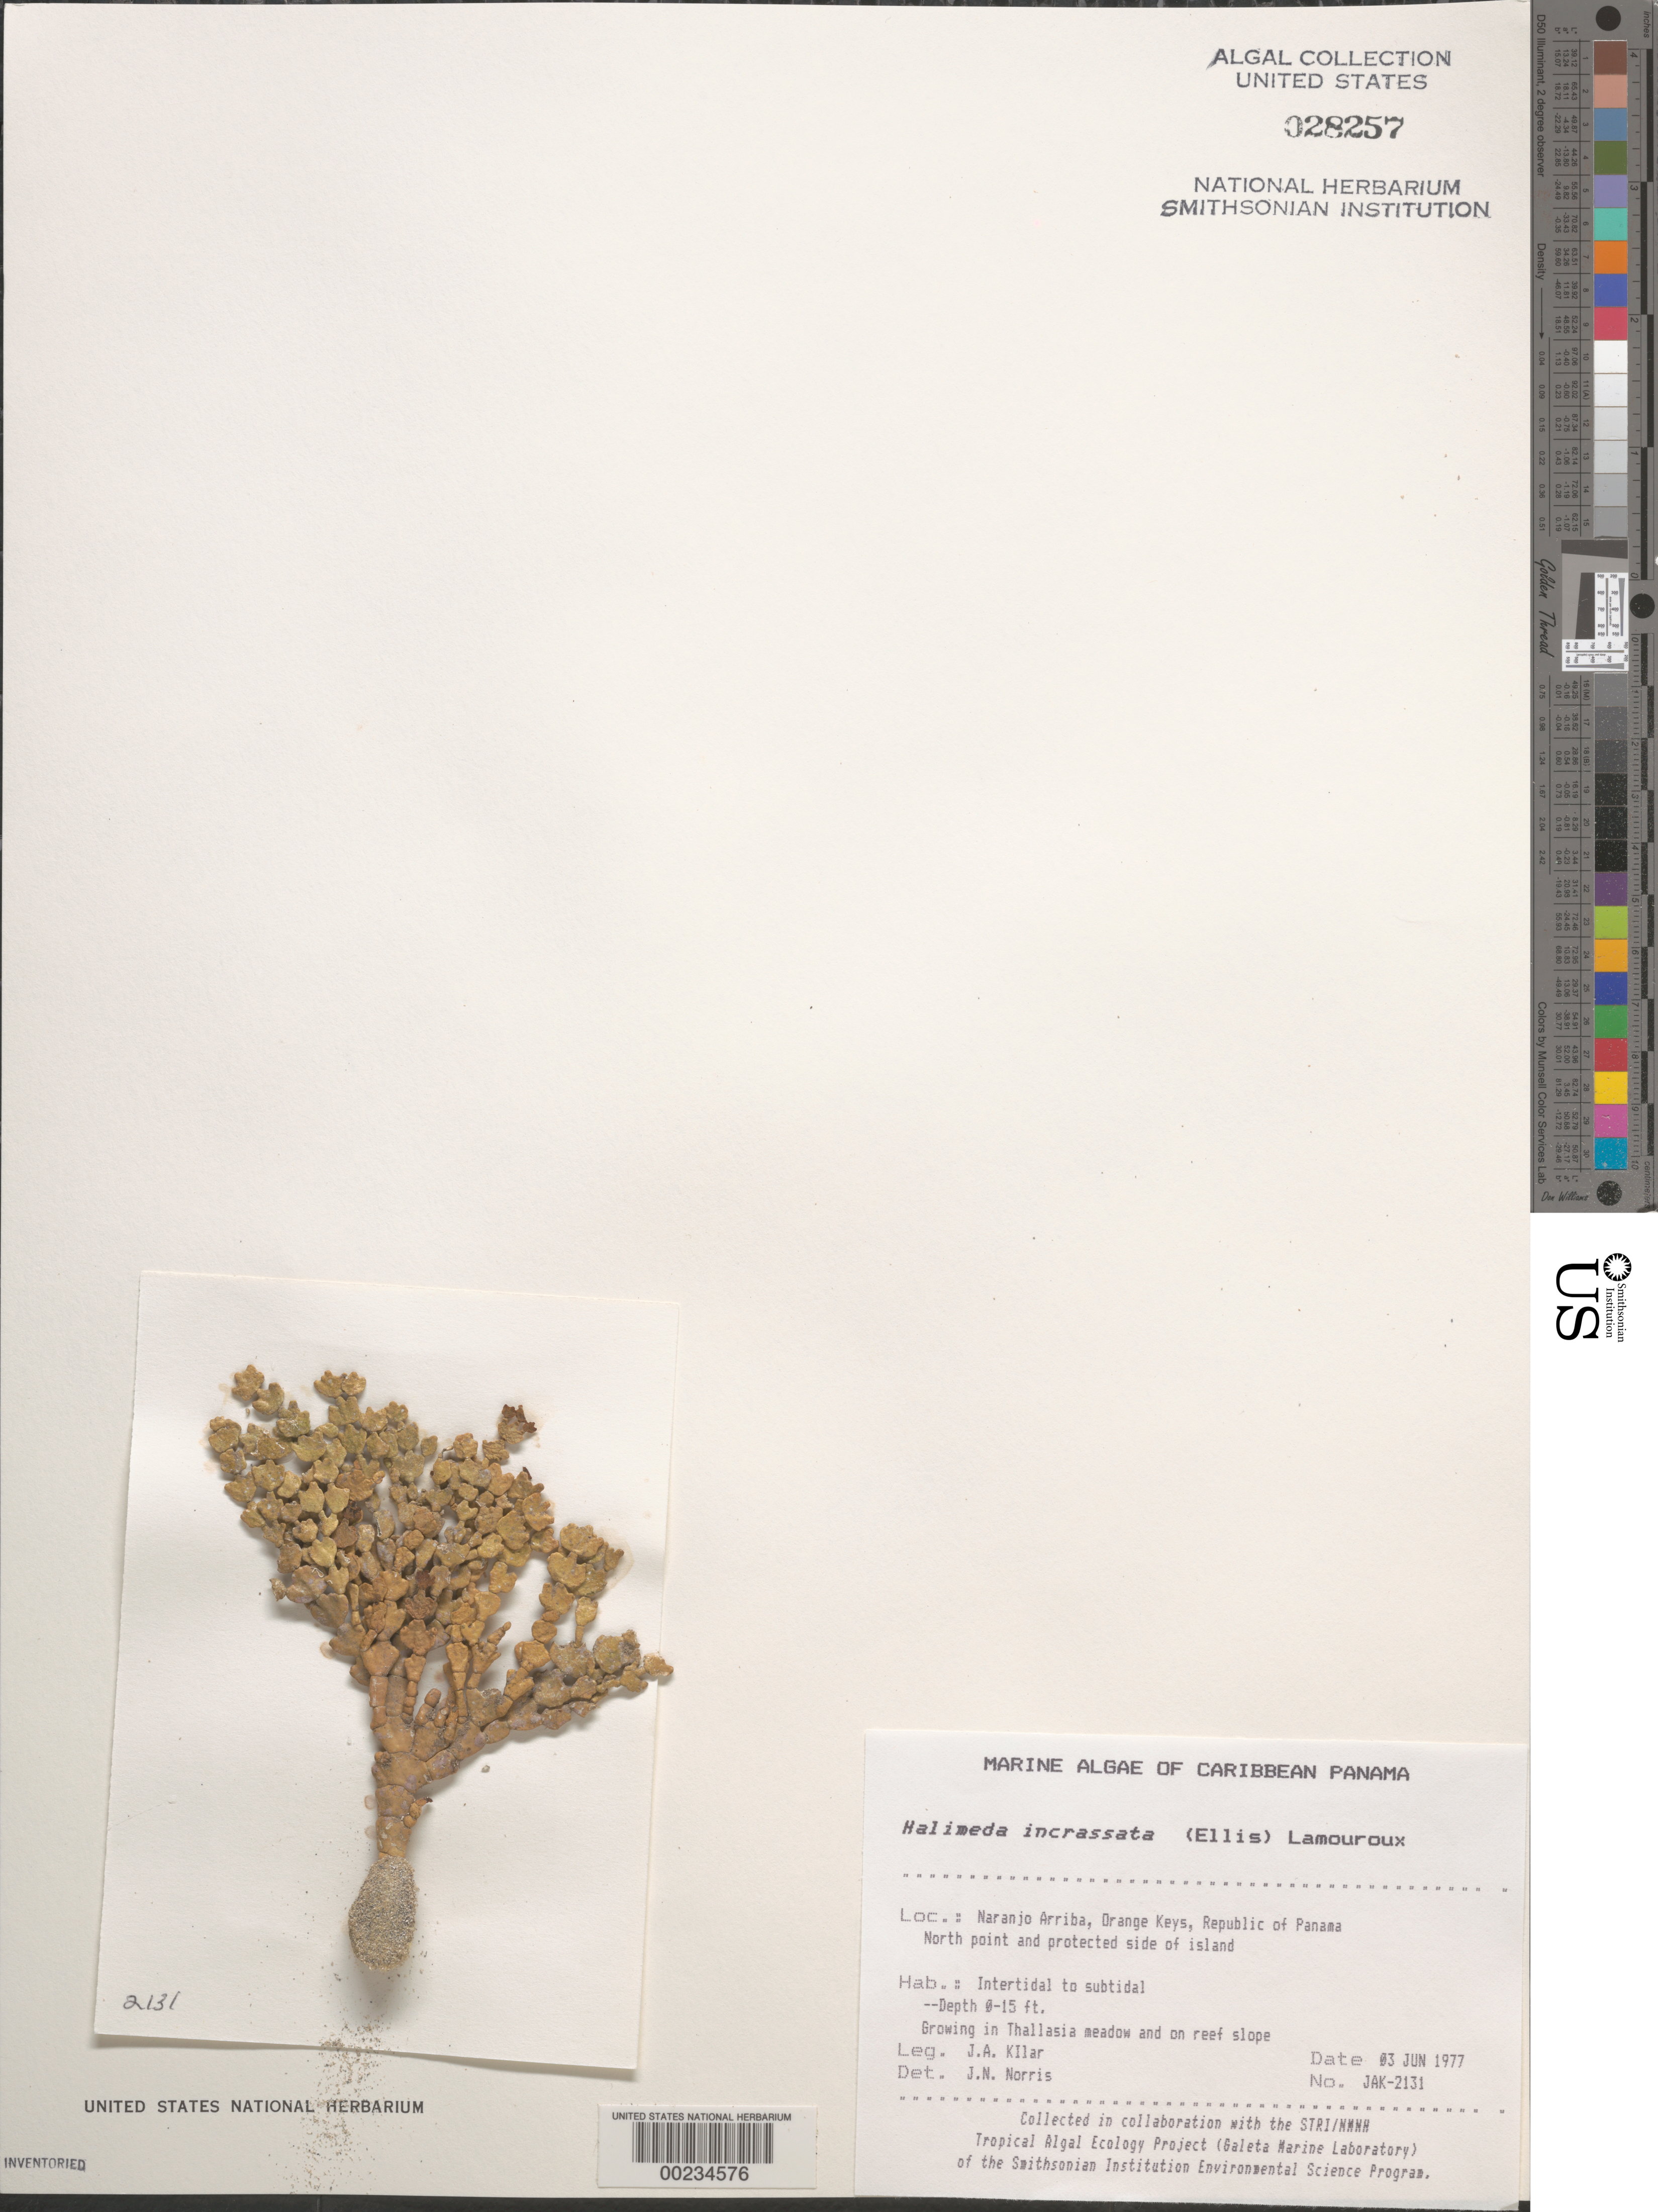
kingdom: Plantae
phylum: Chlorophyta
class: Ulvophyceae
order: Bryopsidales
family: Halimedaceae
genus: Halimeda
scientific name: Halimeda incrassata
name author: (J. Ellis) J.V.Lamouroux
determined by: Norris, James N.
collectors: J. A. Kilar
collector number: JAK-2131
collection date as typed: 03 Jun 1977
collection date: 1977-06-03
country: Panama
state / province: Colón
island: Naranjo Abajo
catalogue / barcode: US 28257